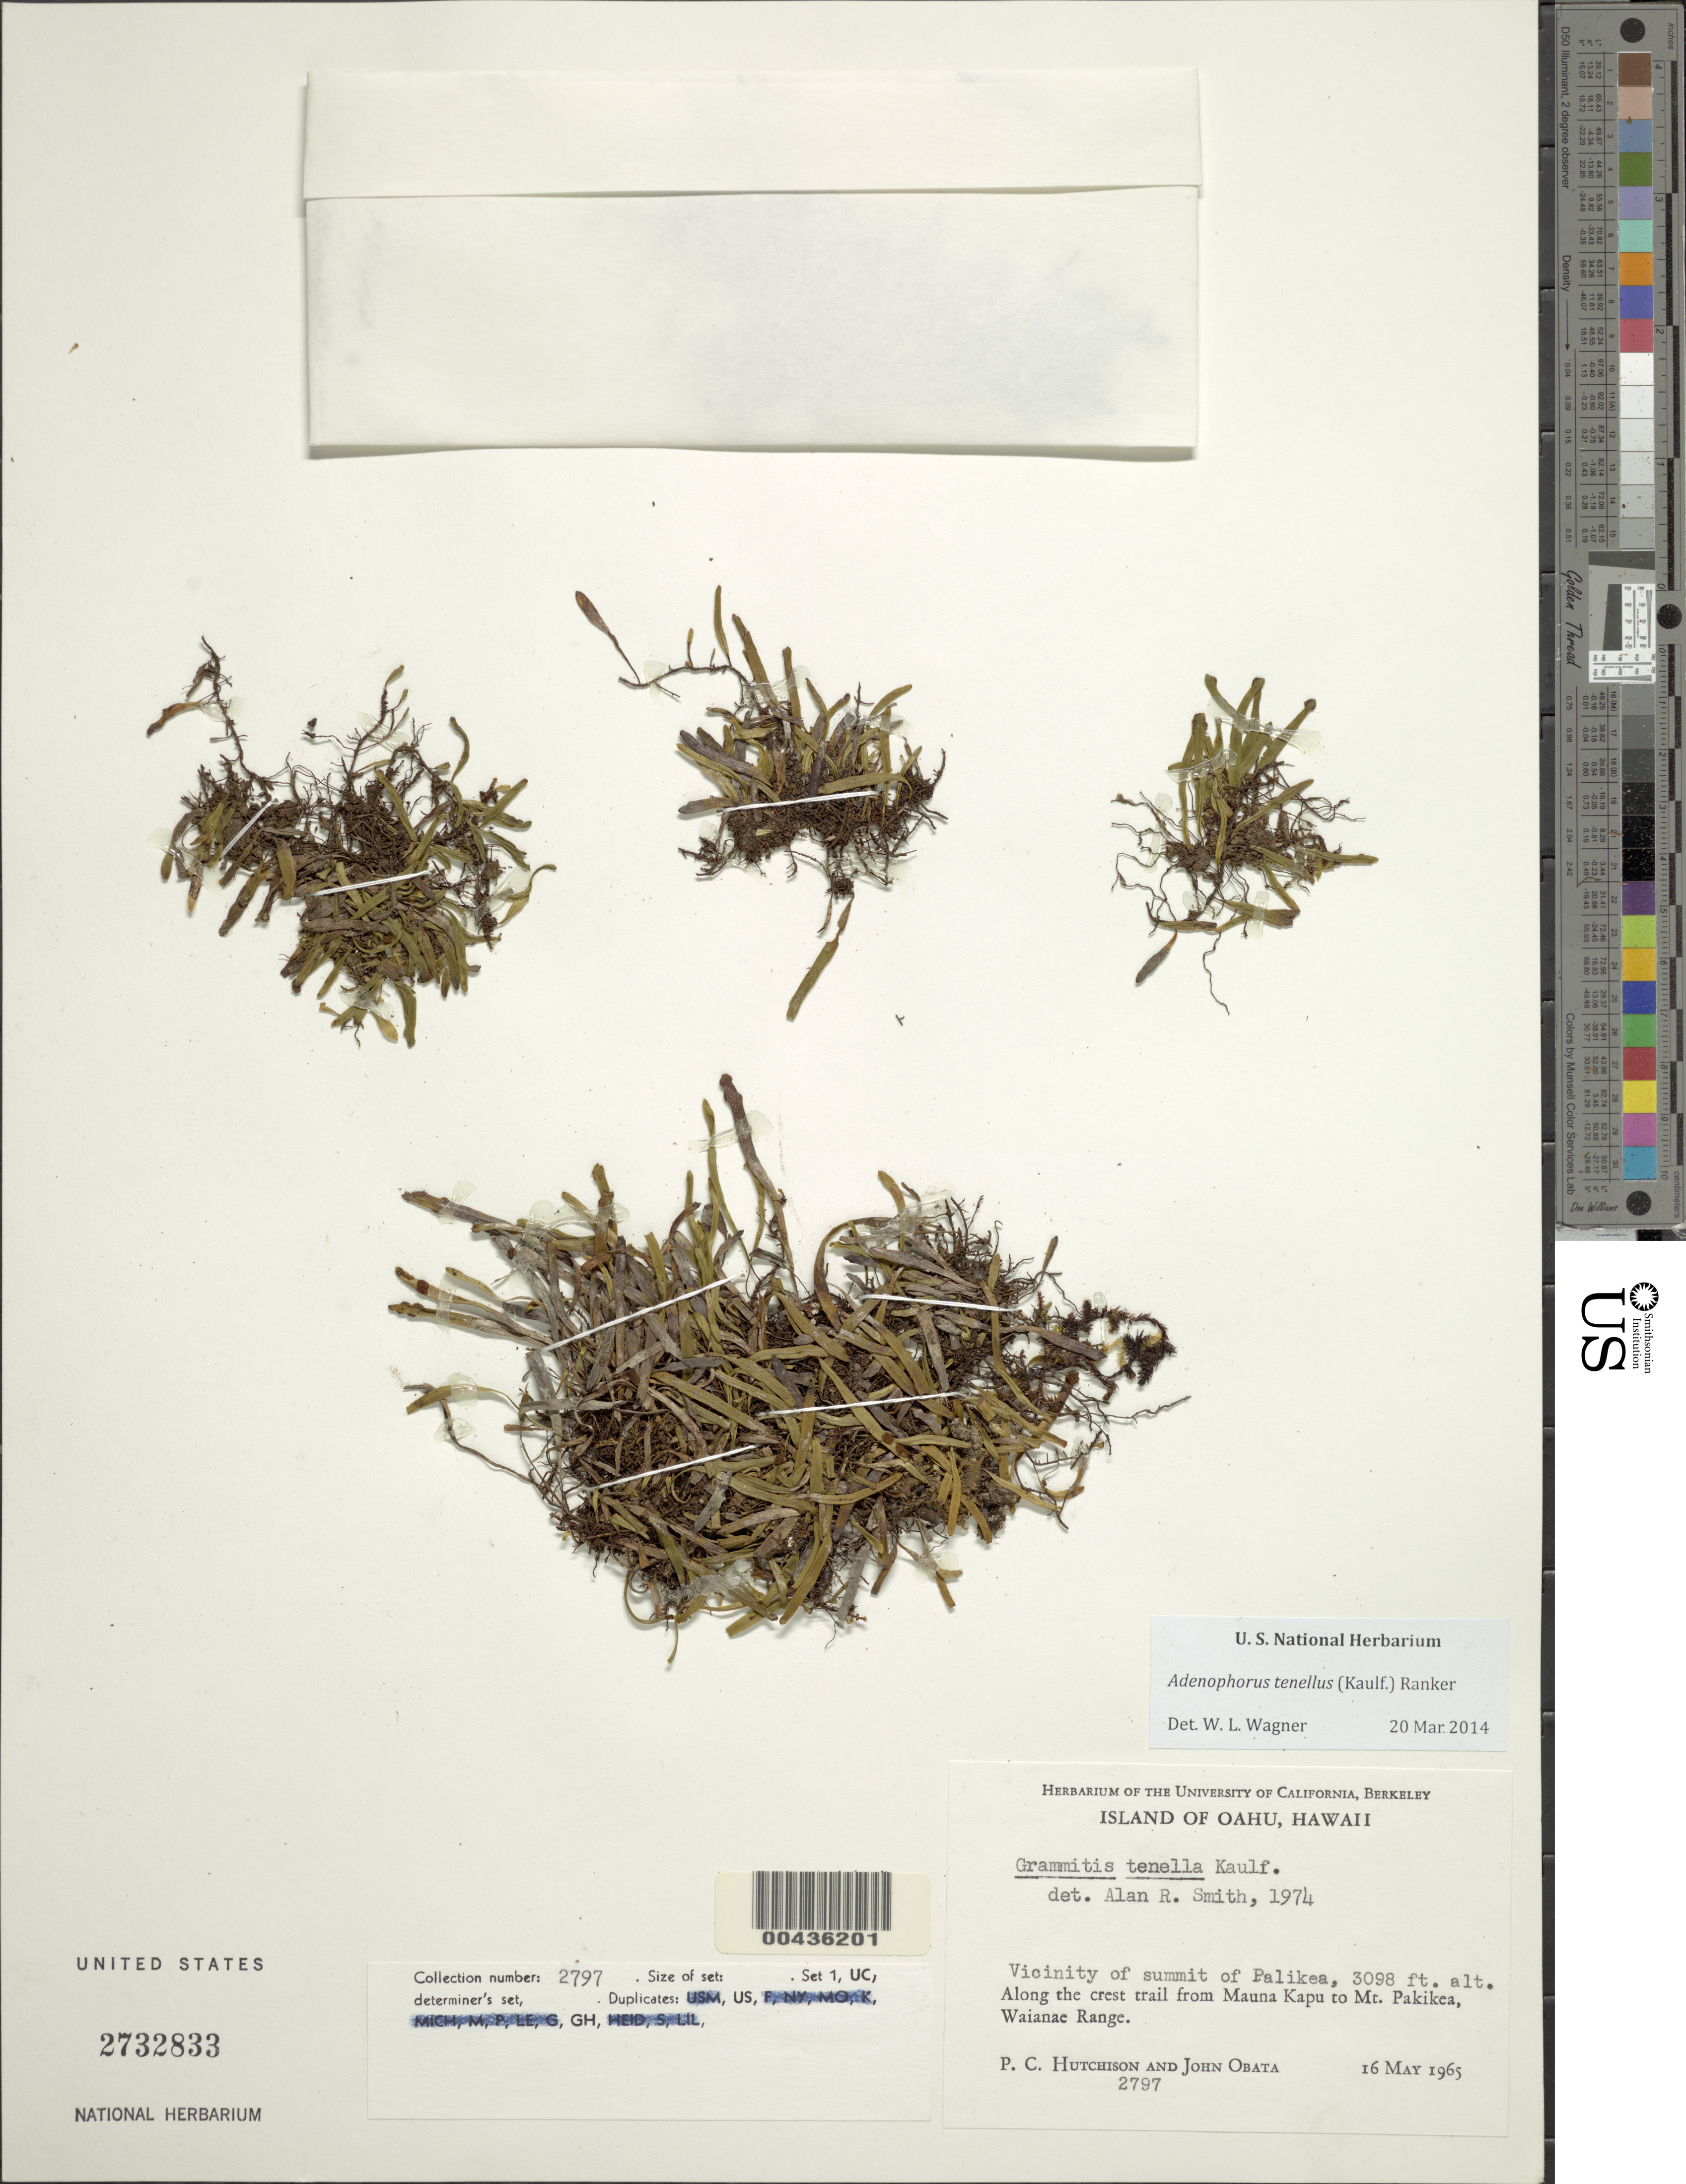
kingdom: Plantae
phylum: Tracheophyta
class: Polypodiopsida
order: Polypodiales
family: Polypodiaceae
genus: Adenophorus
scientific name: Adenophorus tenellus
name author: (Kaulf.) Ranker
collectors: P. C. Hutchison & J. Obata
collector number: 2797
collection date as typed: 16 May 1965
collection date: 1965-05-16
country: United States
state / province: Hawaii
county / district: Honolulu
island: Oahu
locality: Vicinity of summit of Palikea, along the crest trail from Mauna Kapu to Mt. Pakikea, Waianae Range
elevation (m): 944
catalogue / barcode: US 2732833